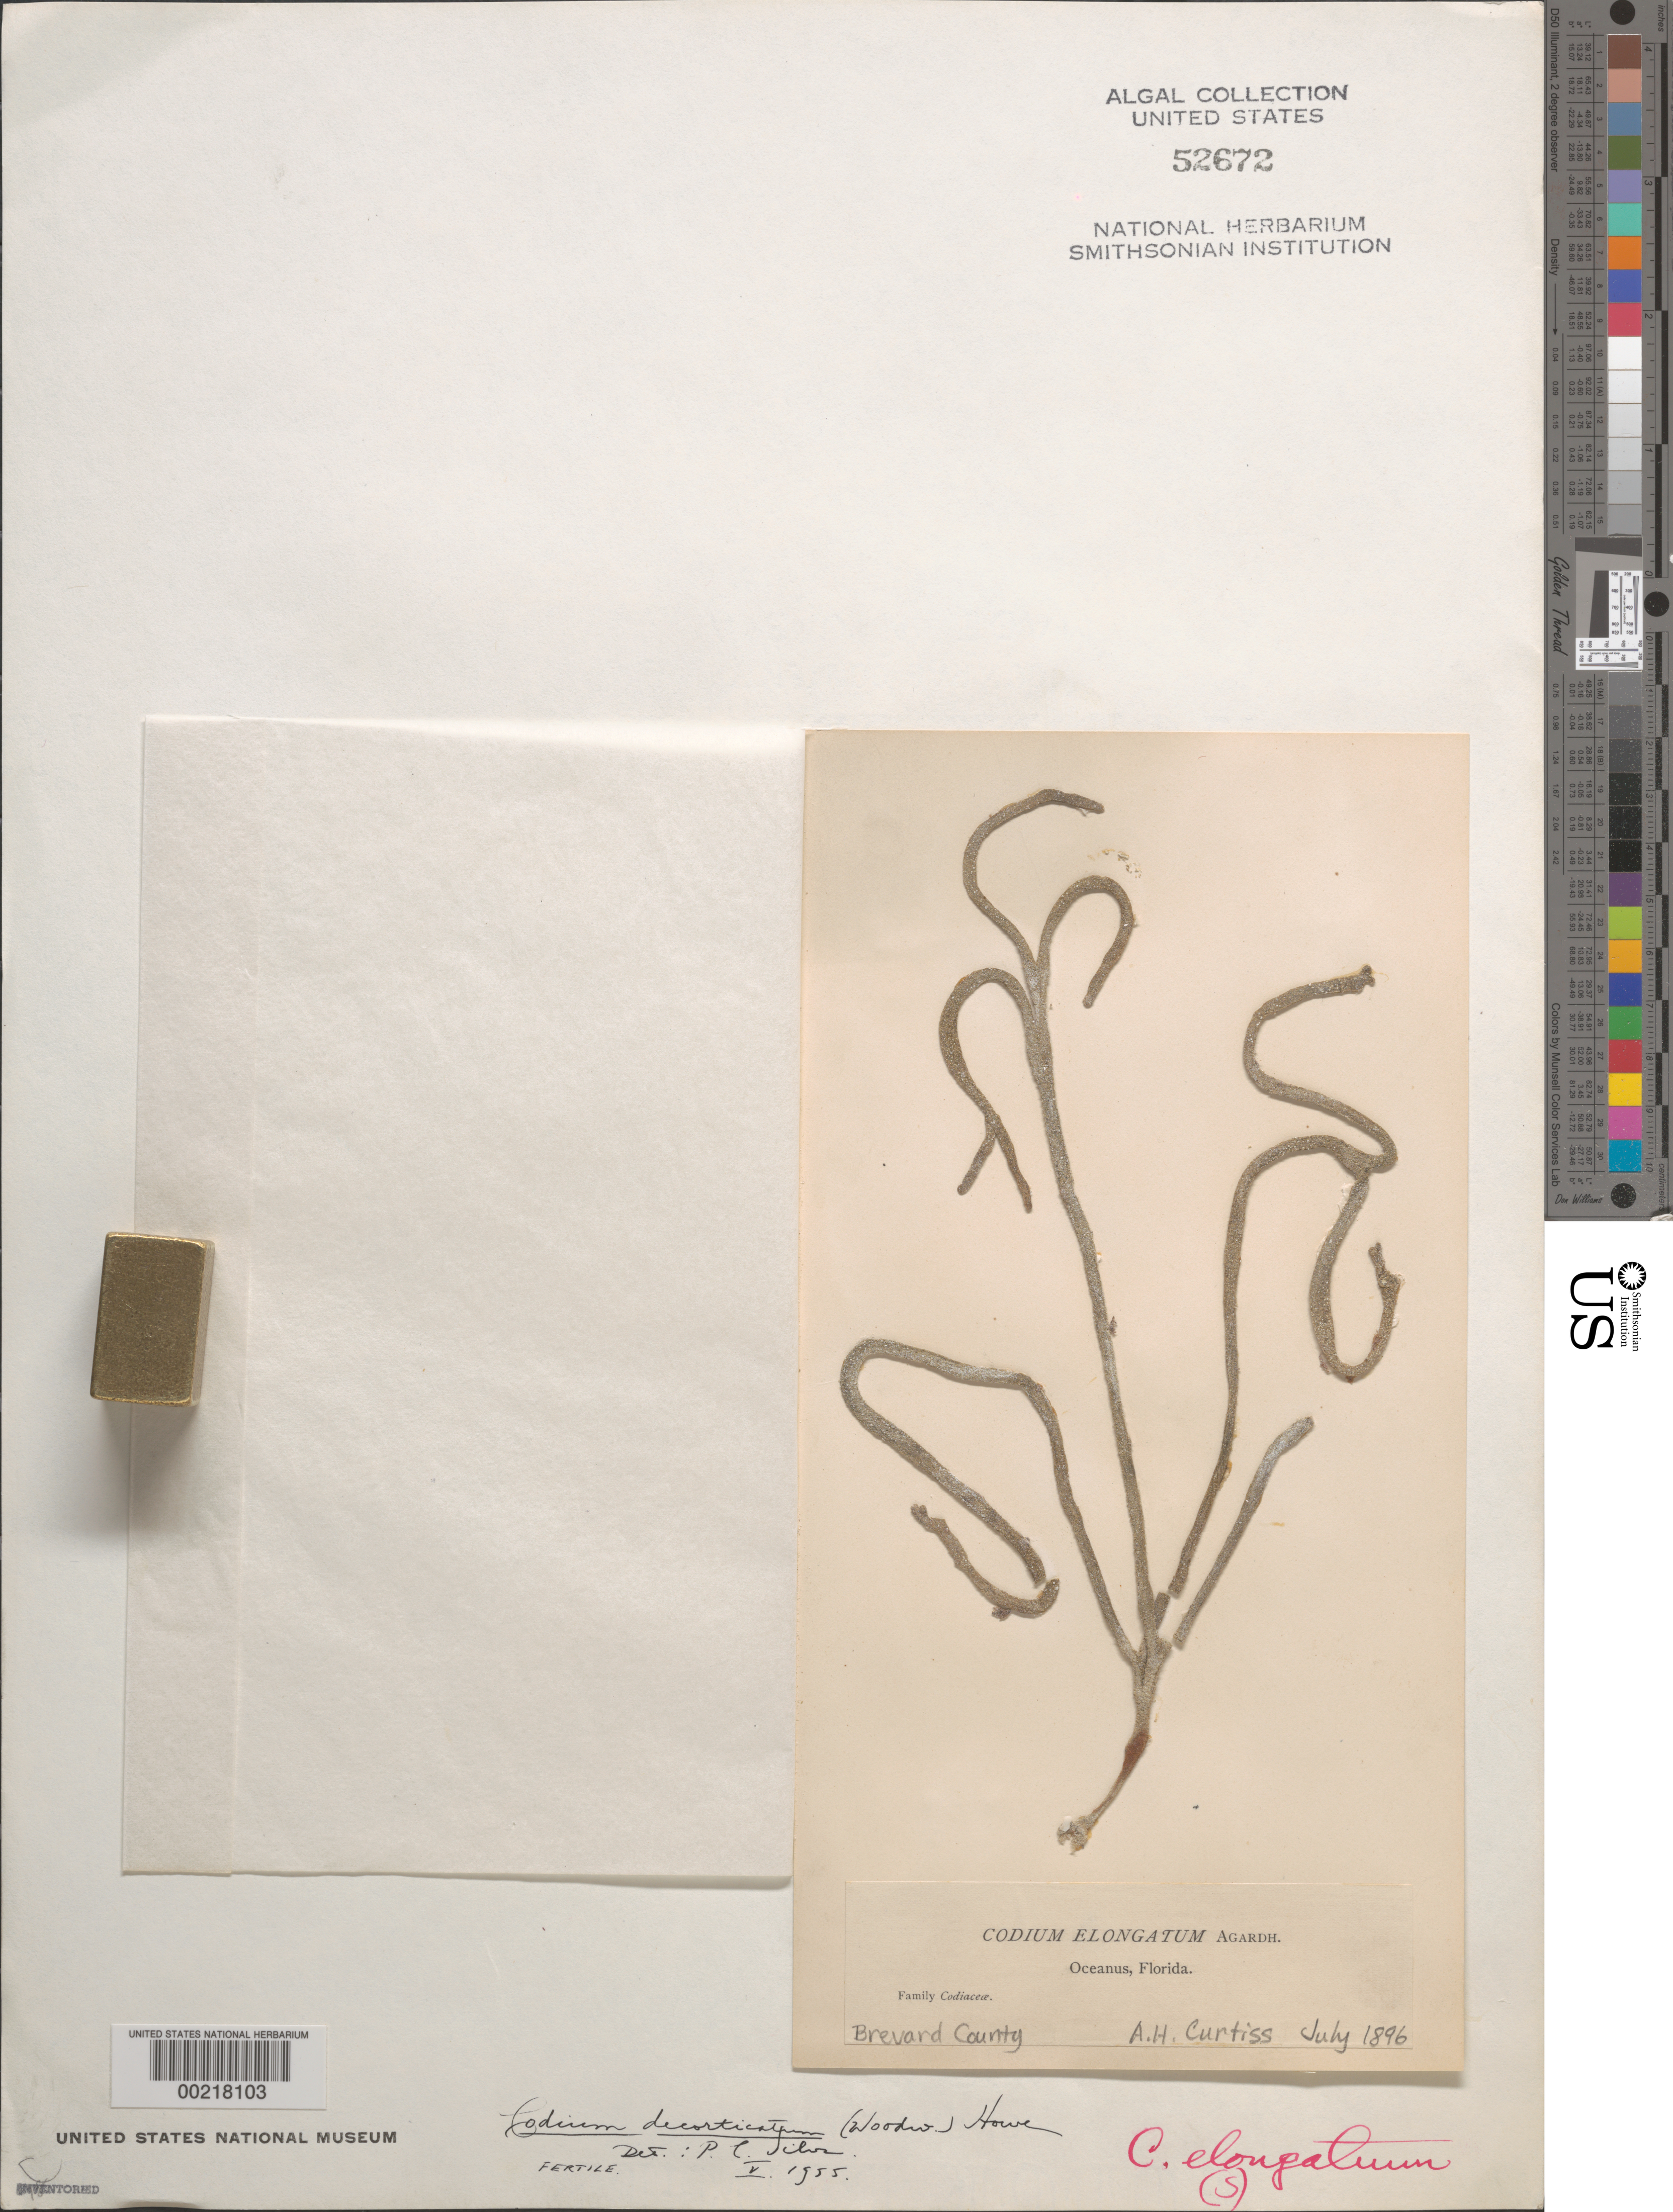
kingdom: Plantae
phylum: Chlorophyta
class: Ulvophyceae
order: Bryopsidales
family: Codiaceae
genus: Codium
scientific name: Codium decorticatum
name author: (Woodw.) M. Howe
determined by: Silva, P. C.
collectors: A. H. Curtiss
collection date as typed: Jul 1896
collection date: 1896-07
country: United States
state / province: Florida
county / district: Brevard County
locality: Oceanus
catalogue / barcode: US 52672